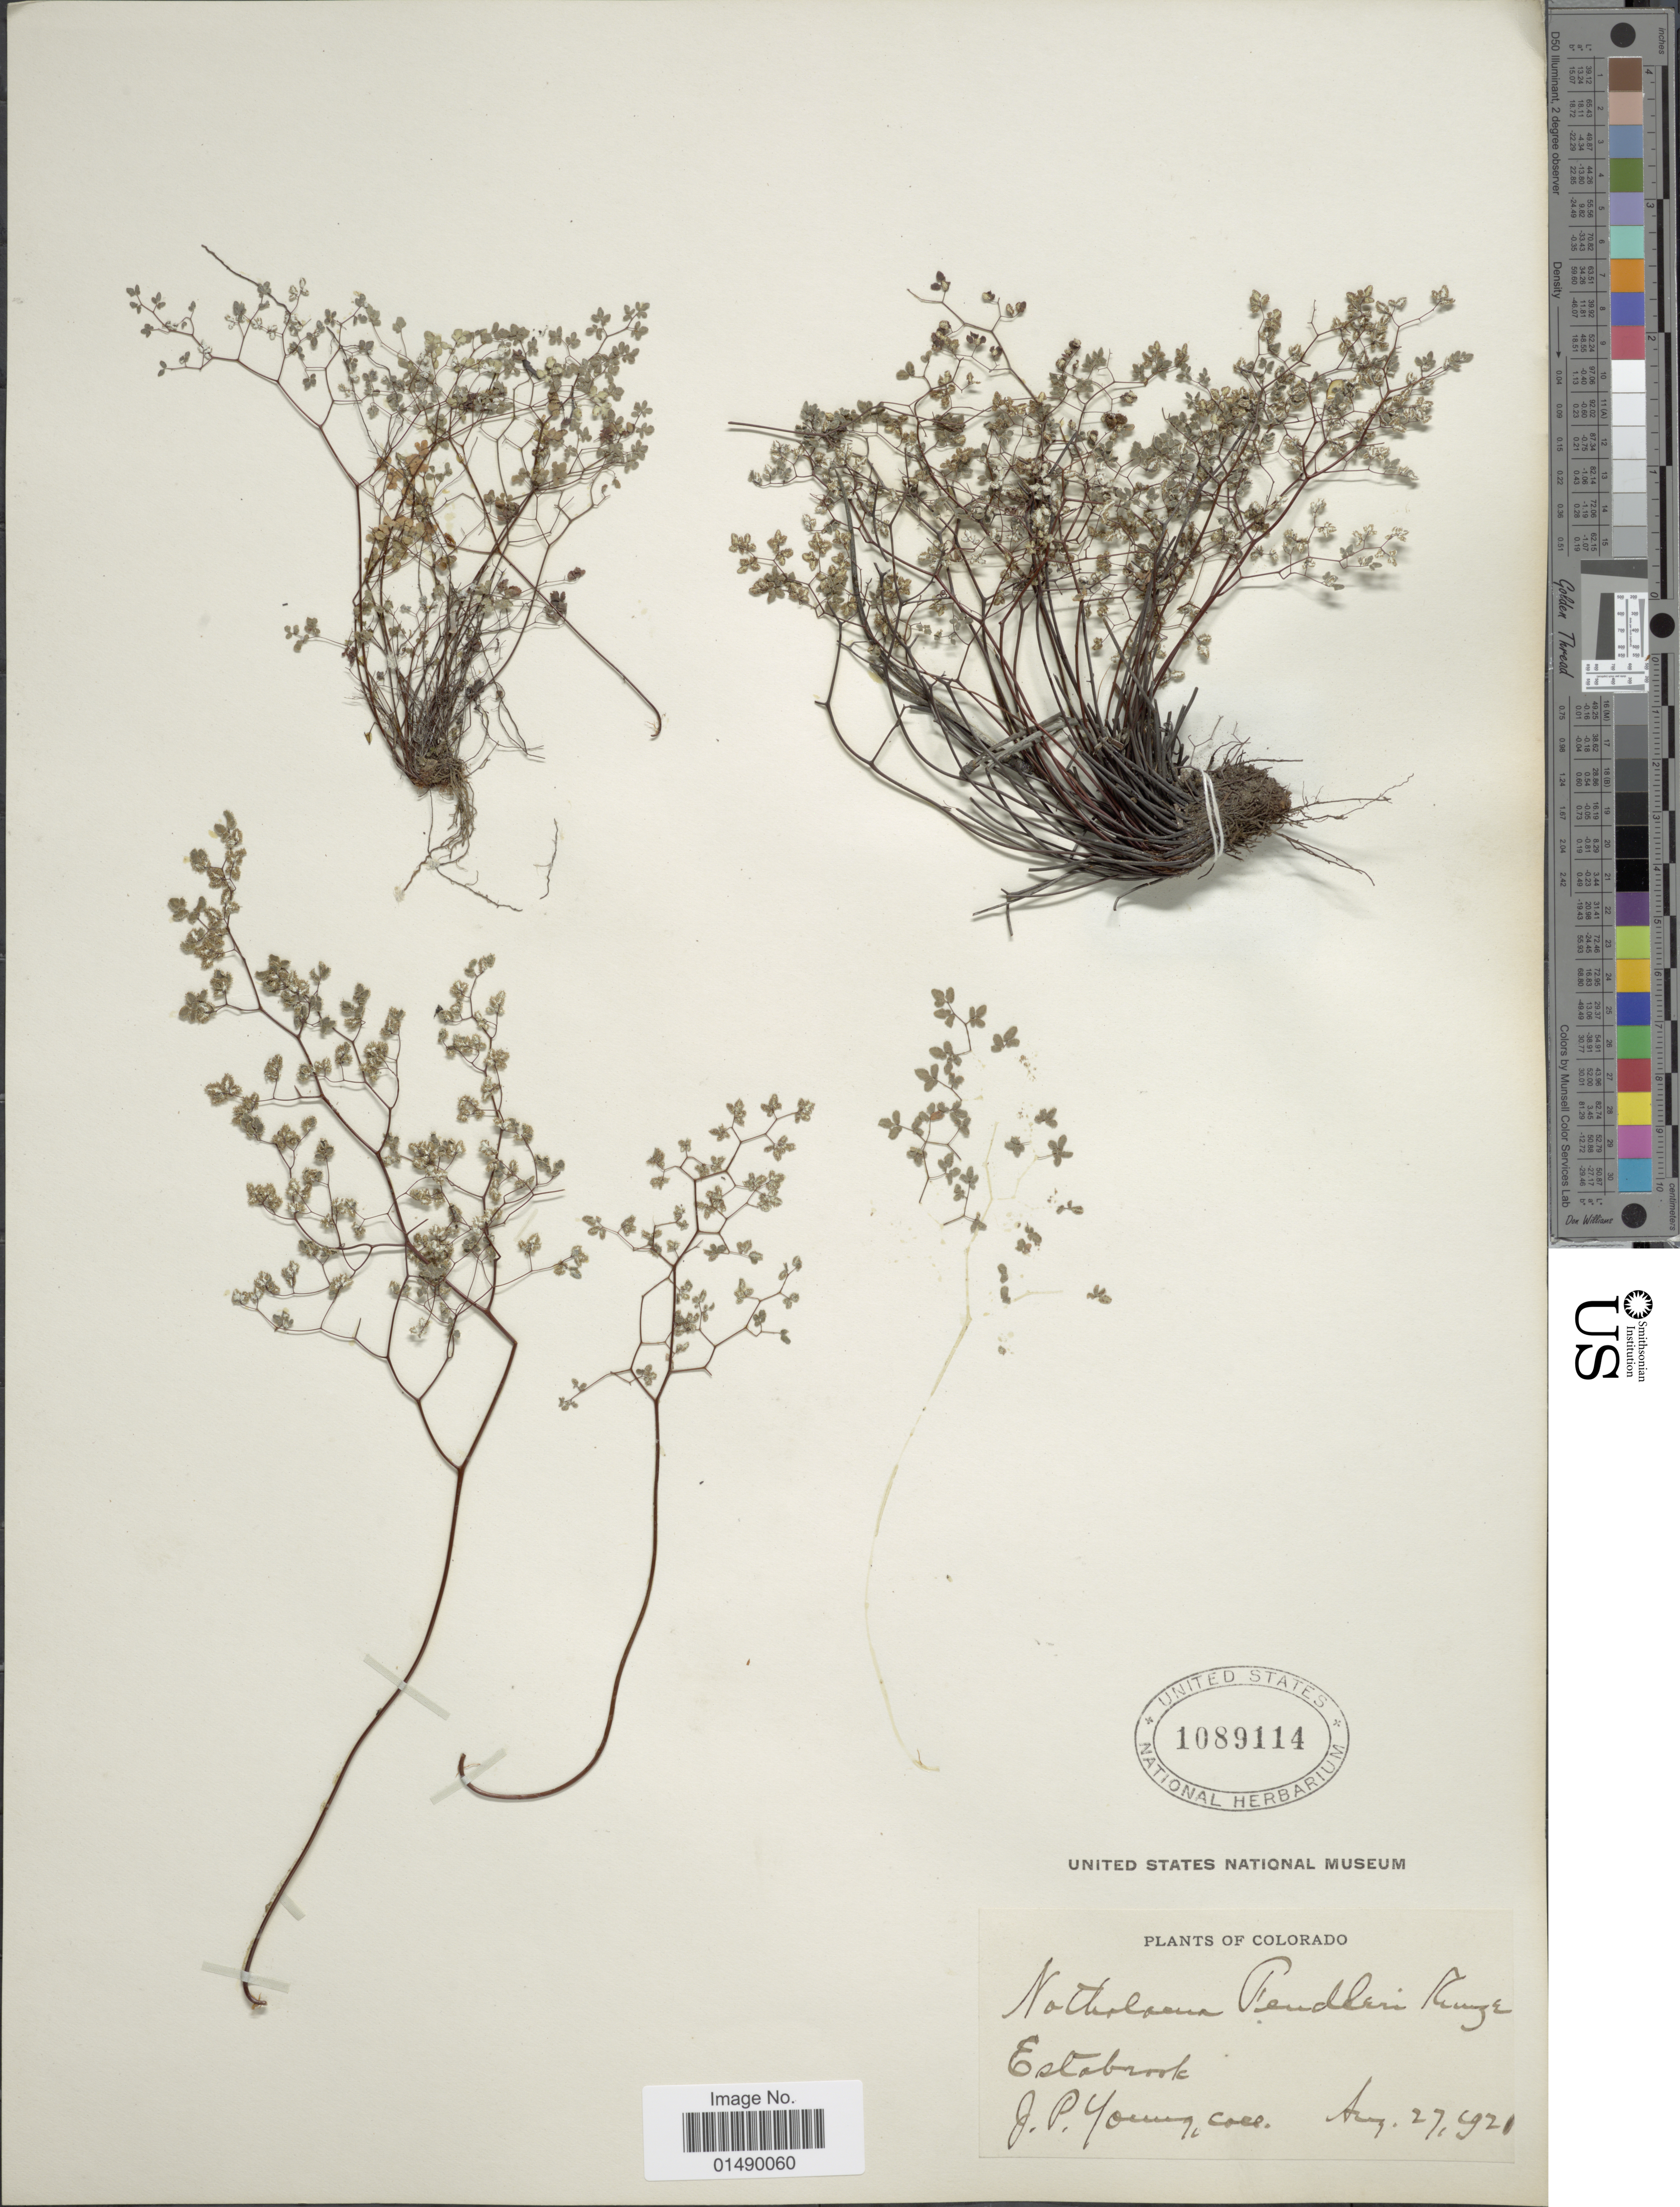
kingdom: Plantae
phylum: Tracheophyta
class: Polypodiopsida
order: Polypodiales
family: Pteridaceae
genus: Argyrochosma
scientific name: Argyrochosma fendleri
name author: (Kunze) Windham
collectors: J. P. Young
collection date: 1921-08-27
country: United States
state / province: Colorado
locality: Colorado, Estabrook.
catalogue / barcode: US 1089114